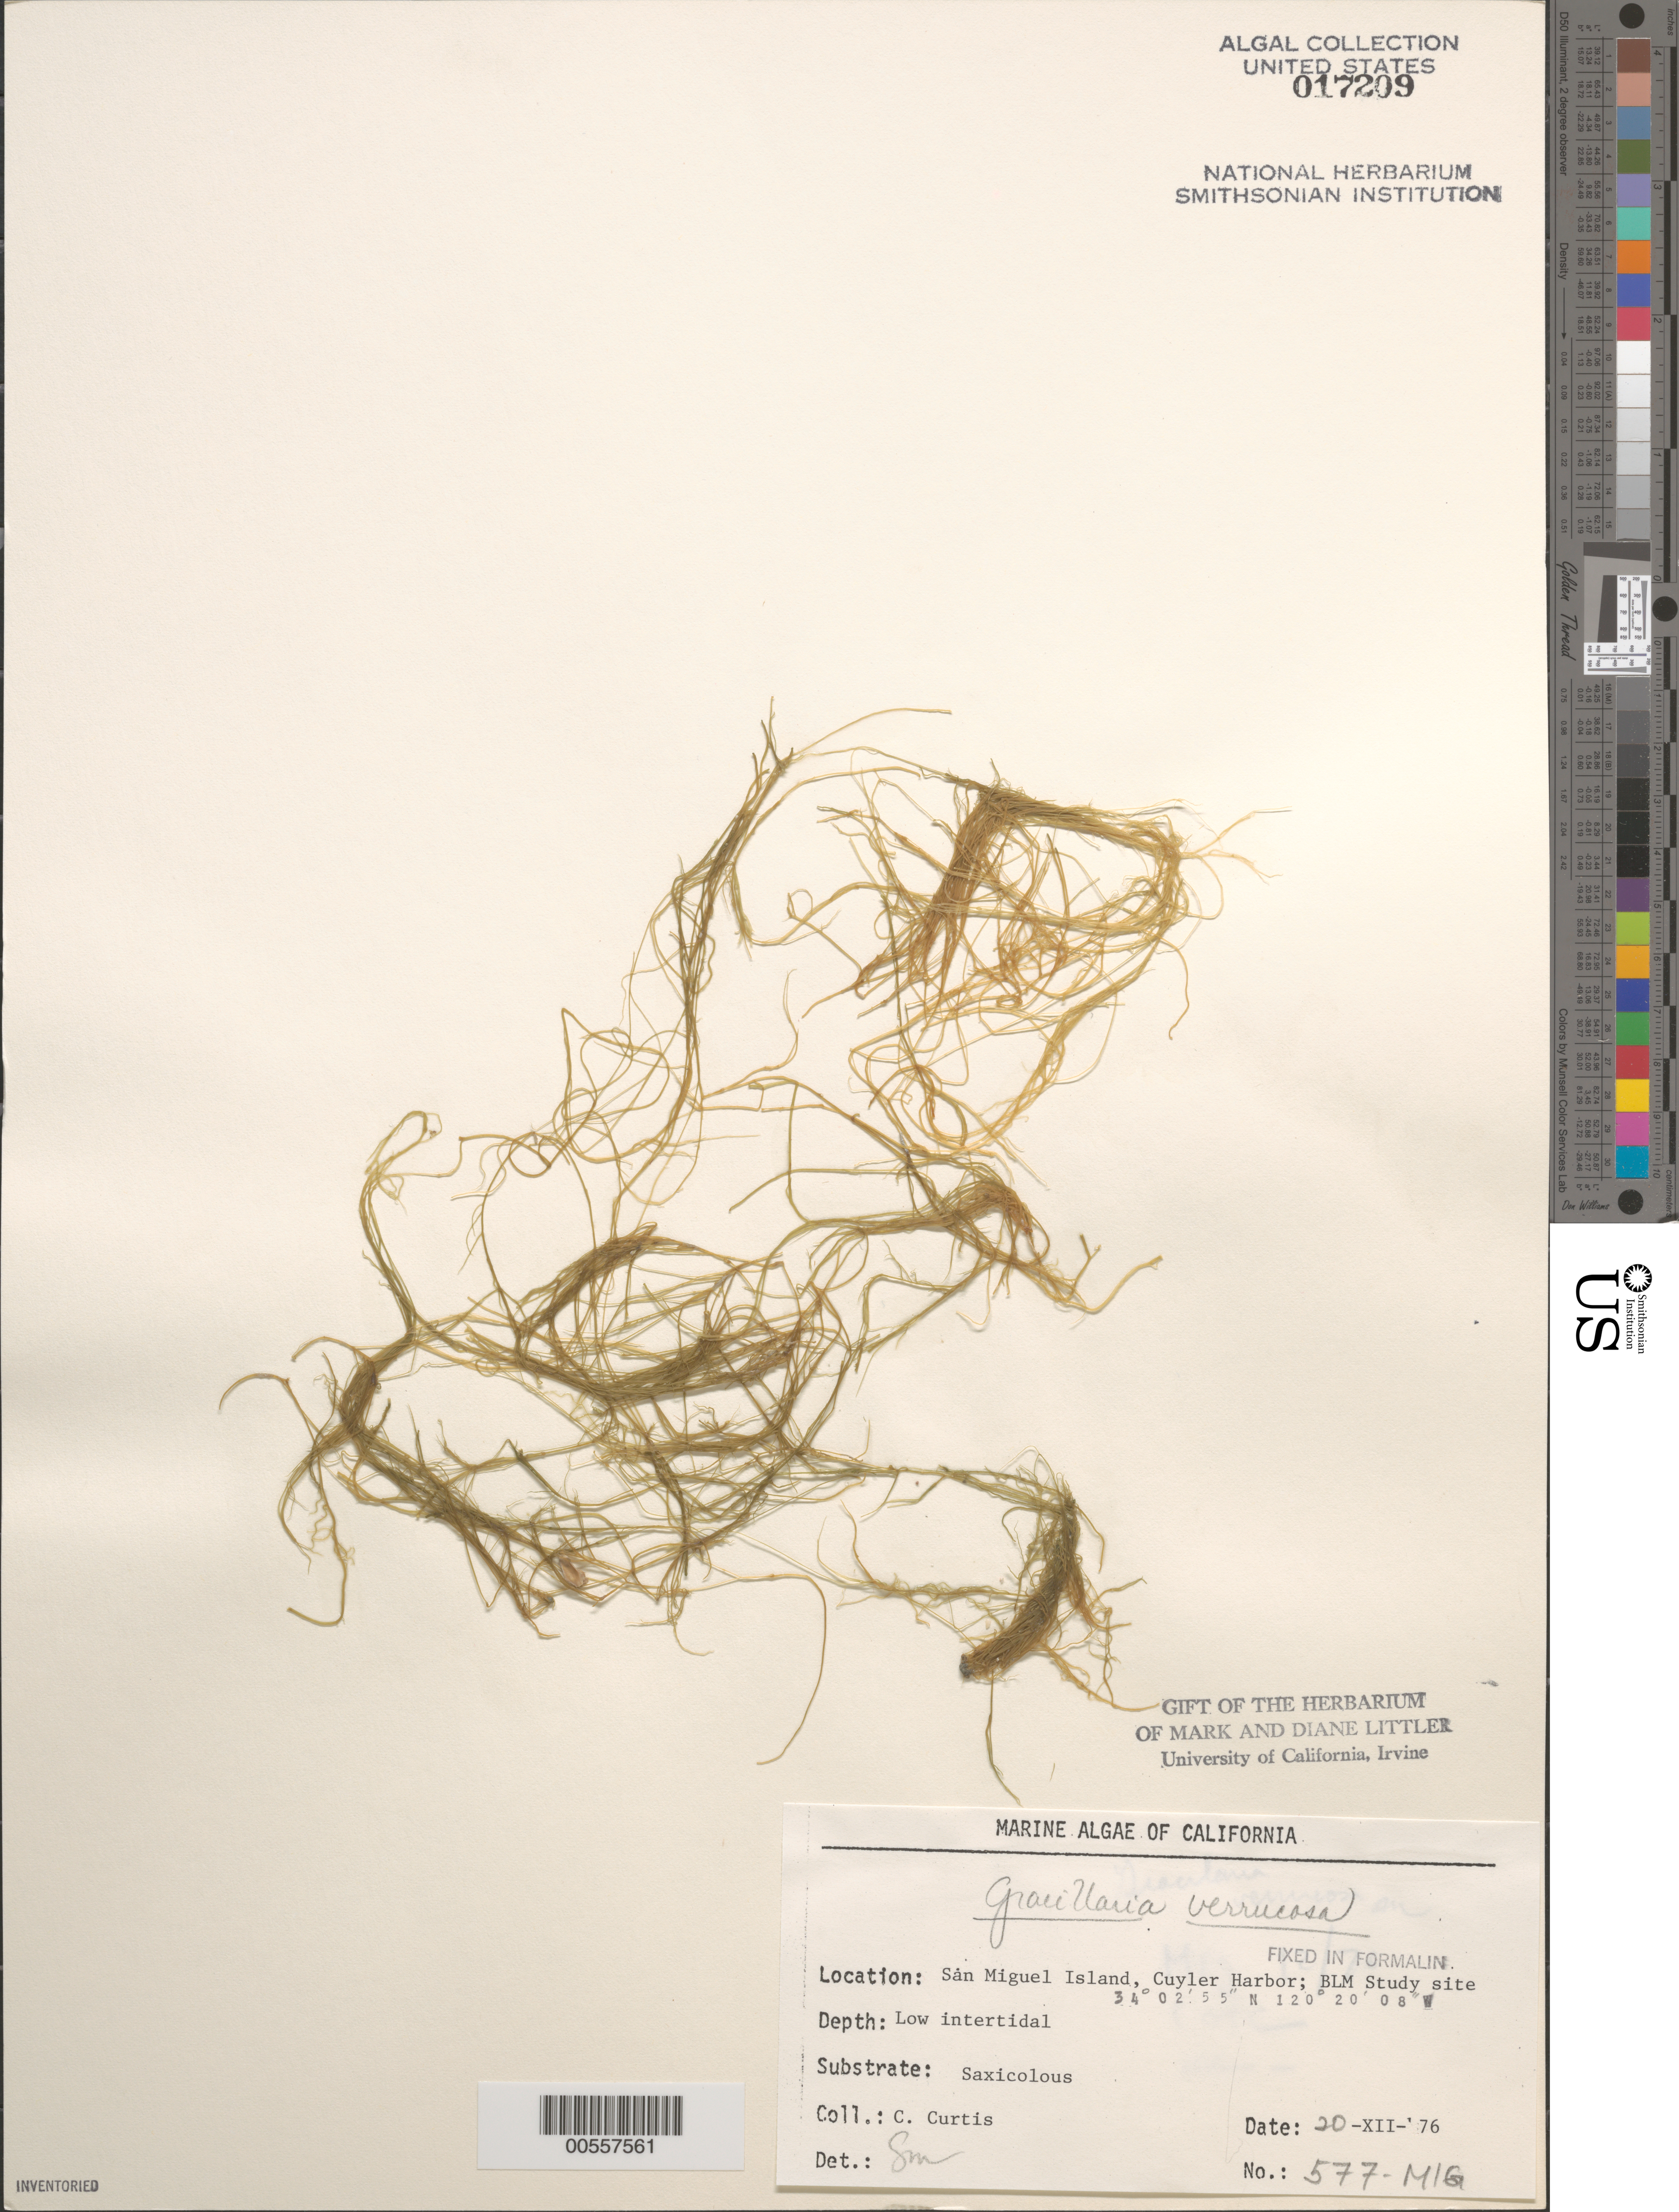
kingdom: Plantae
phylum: Rhodophyta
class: Florideophyceae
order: Gracilariales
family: Gracilariaceae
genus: Gracilariopsis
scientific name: Gracilariopsis longissima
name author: (S.G. Gmel.) Steentoft et al.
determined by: Algae name updating Project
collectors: C. Curtis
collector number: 577-mig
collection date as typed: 20 Dec 1976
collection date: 1976-12-20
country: United States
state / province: California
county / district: Santa Barbara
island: San Miguel Island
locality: Cuyler Harbor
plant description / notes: BLM-SOCALBIGHT Rocky Intertidal Survey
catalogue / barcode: US 17209